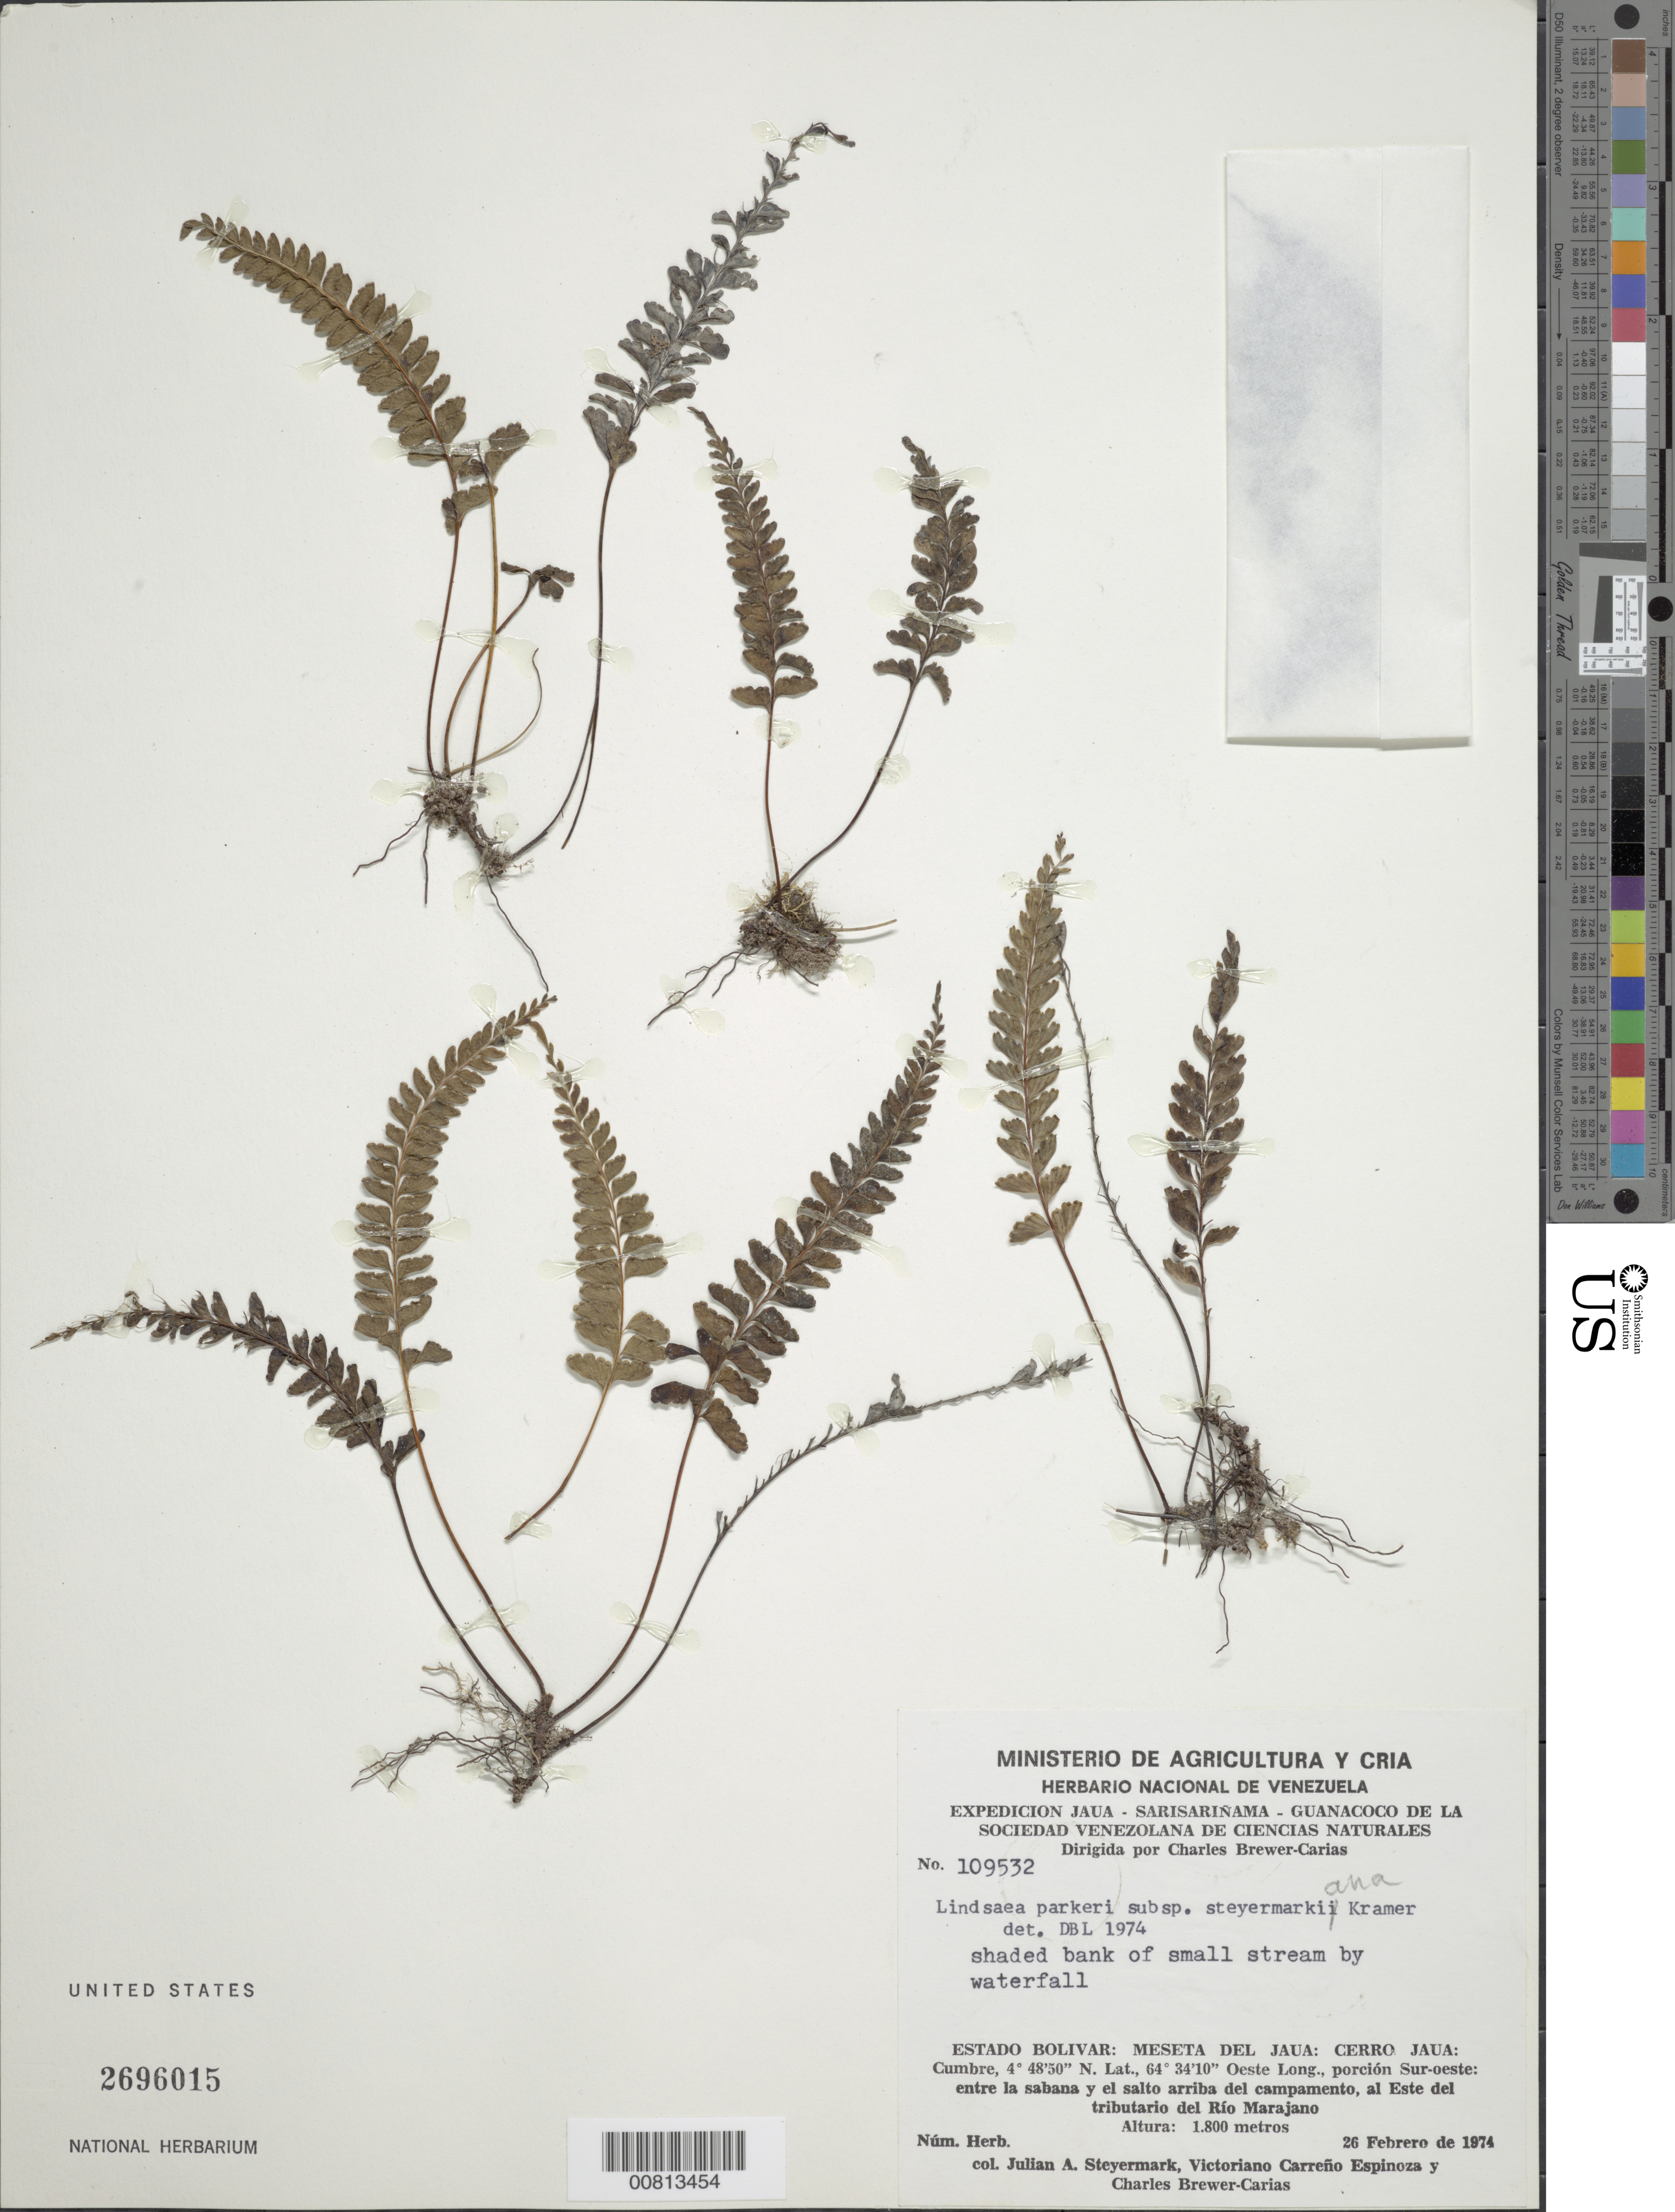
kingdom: Plantae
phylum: Tracheophyta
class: Polypodiopsida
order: Polypodiales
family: Lindsaeaceae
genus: Lindsaea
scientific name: Lindsaea parkeri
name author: (Hook.) Kuhn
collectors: J. Steyermark, V. Carreño E. & C. Brewer-Carias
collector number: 109532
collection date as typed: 26-Feb-74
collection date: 1974-02-26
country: Venezuela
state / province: Bolívar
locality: Meseta del Jaua: Cerro Jaua, este del tributarío del Río Marajano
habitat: Shaded bank of small stream by waterfall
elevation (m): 1800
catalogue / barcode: US 2696015